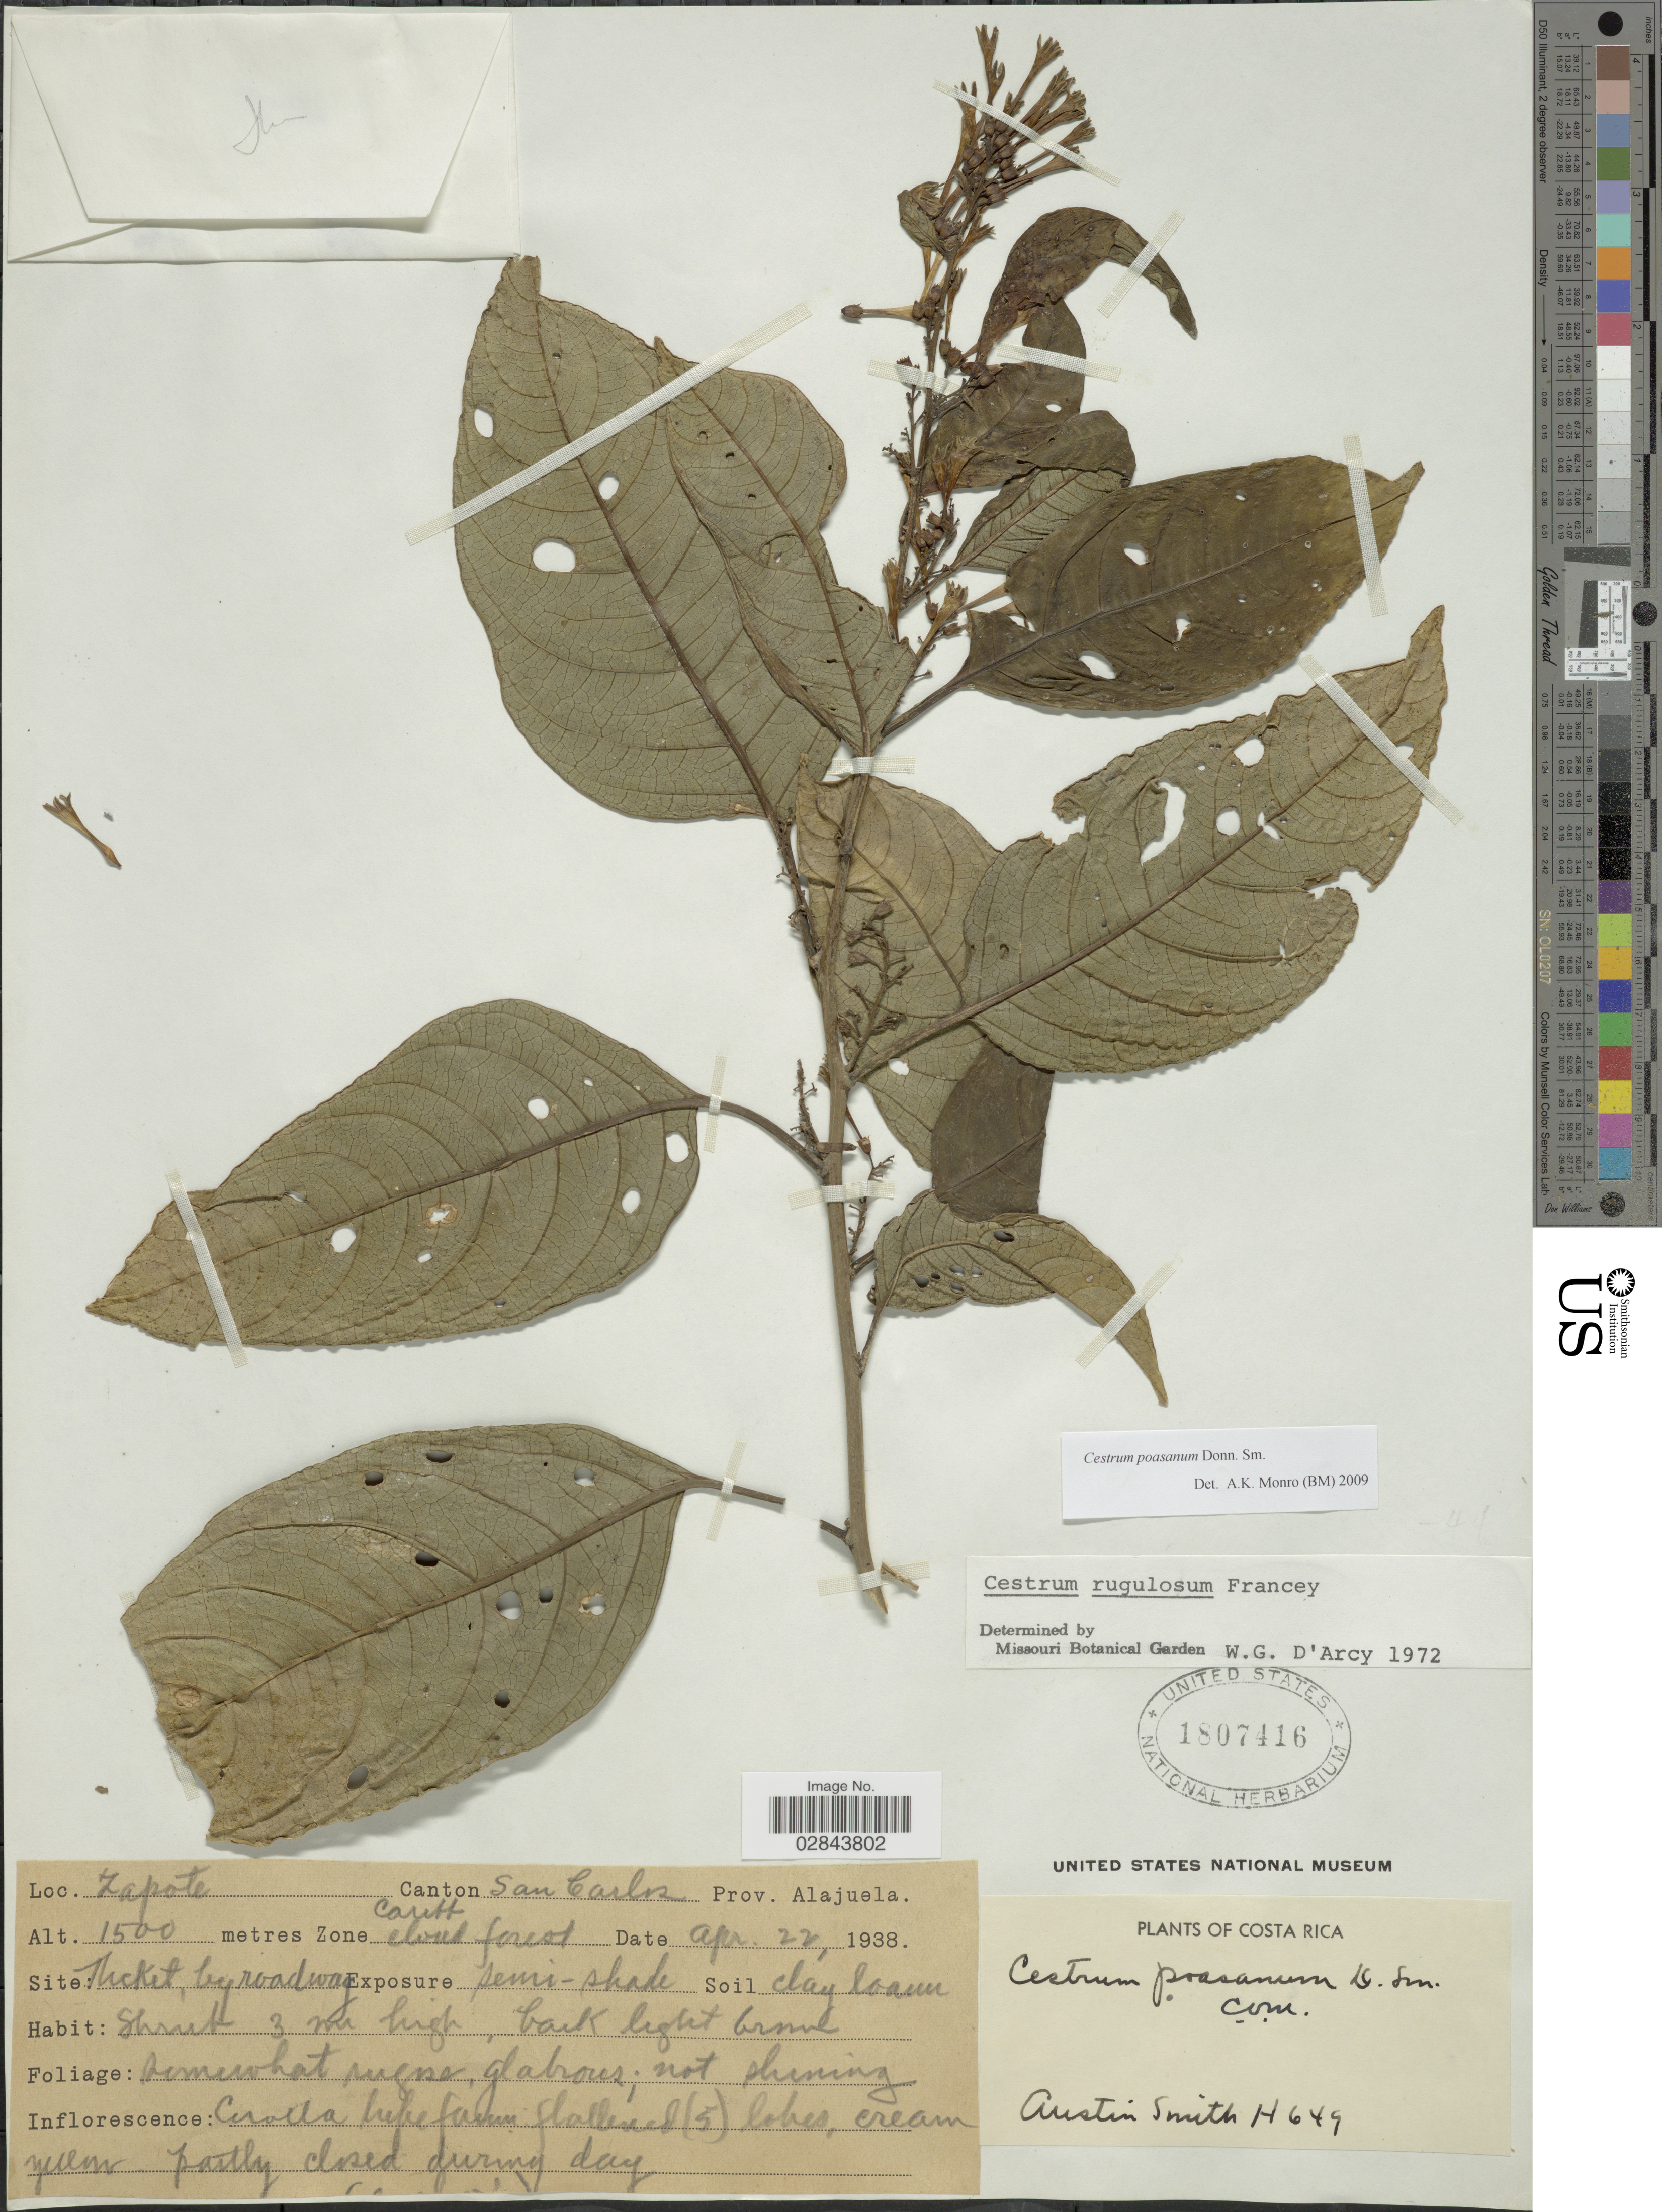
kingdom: Plantae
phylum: Tracheophyta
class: Magnoliopsida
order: Solanales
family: Solanaceae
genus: Cestrum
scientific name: Cestrum poasanum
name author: Donn. Sm.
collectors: Aust P. Smith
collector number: H649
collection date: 1938-04-22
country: Costa Rica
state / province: Alajuela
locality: Zapote, Canton San Carlos.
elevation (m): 1500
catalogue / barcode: US 1807416